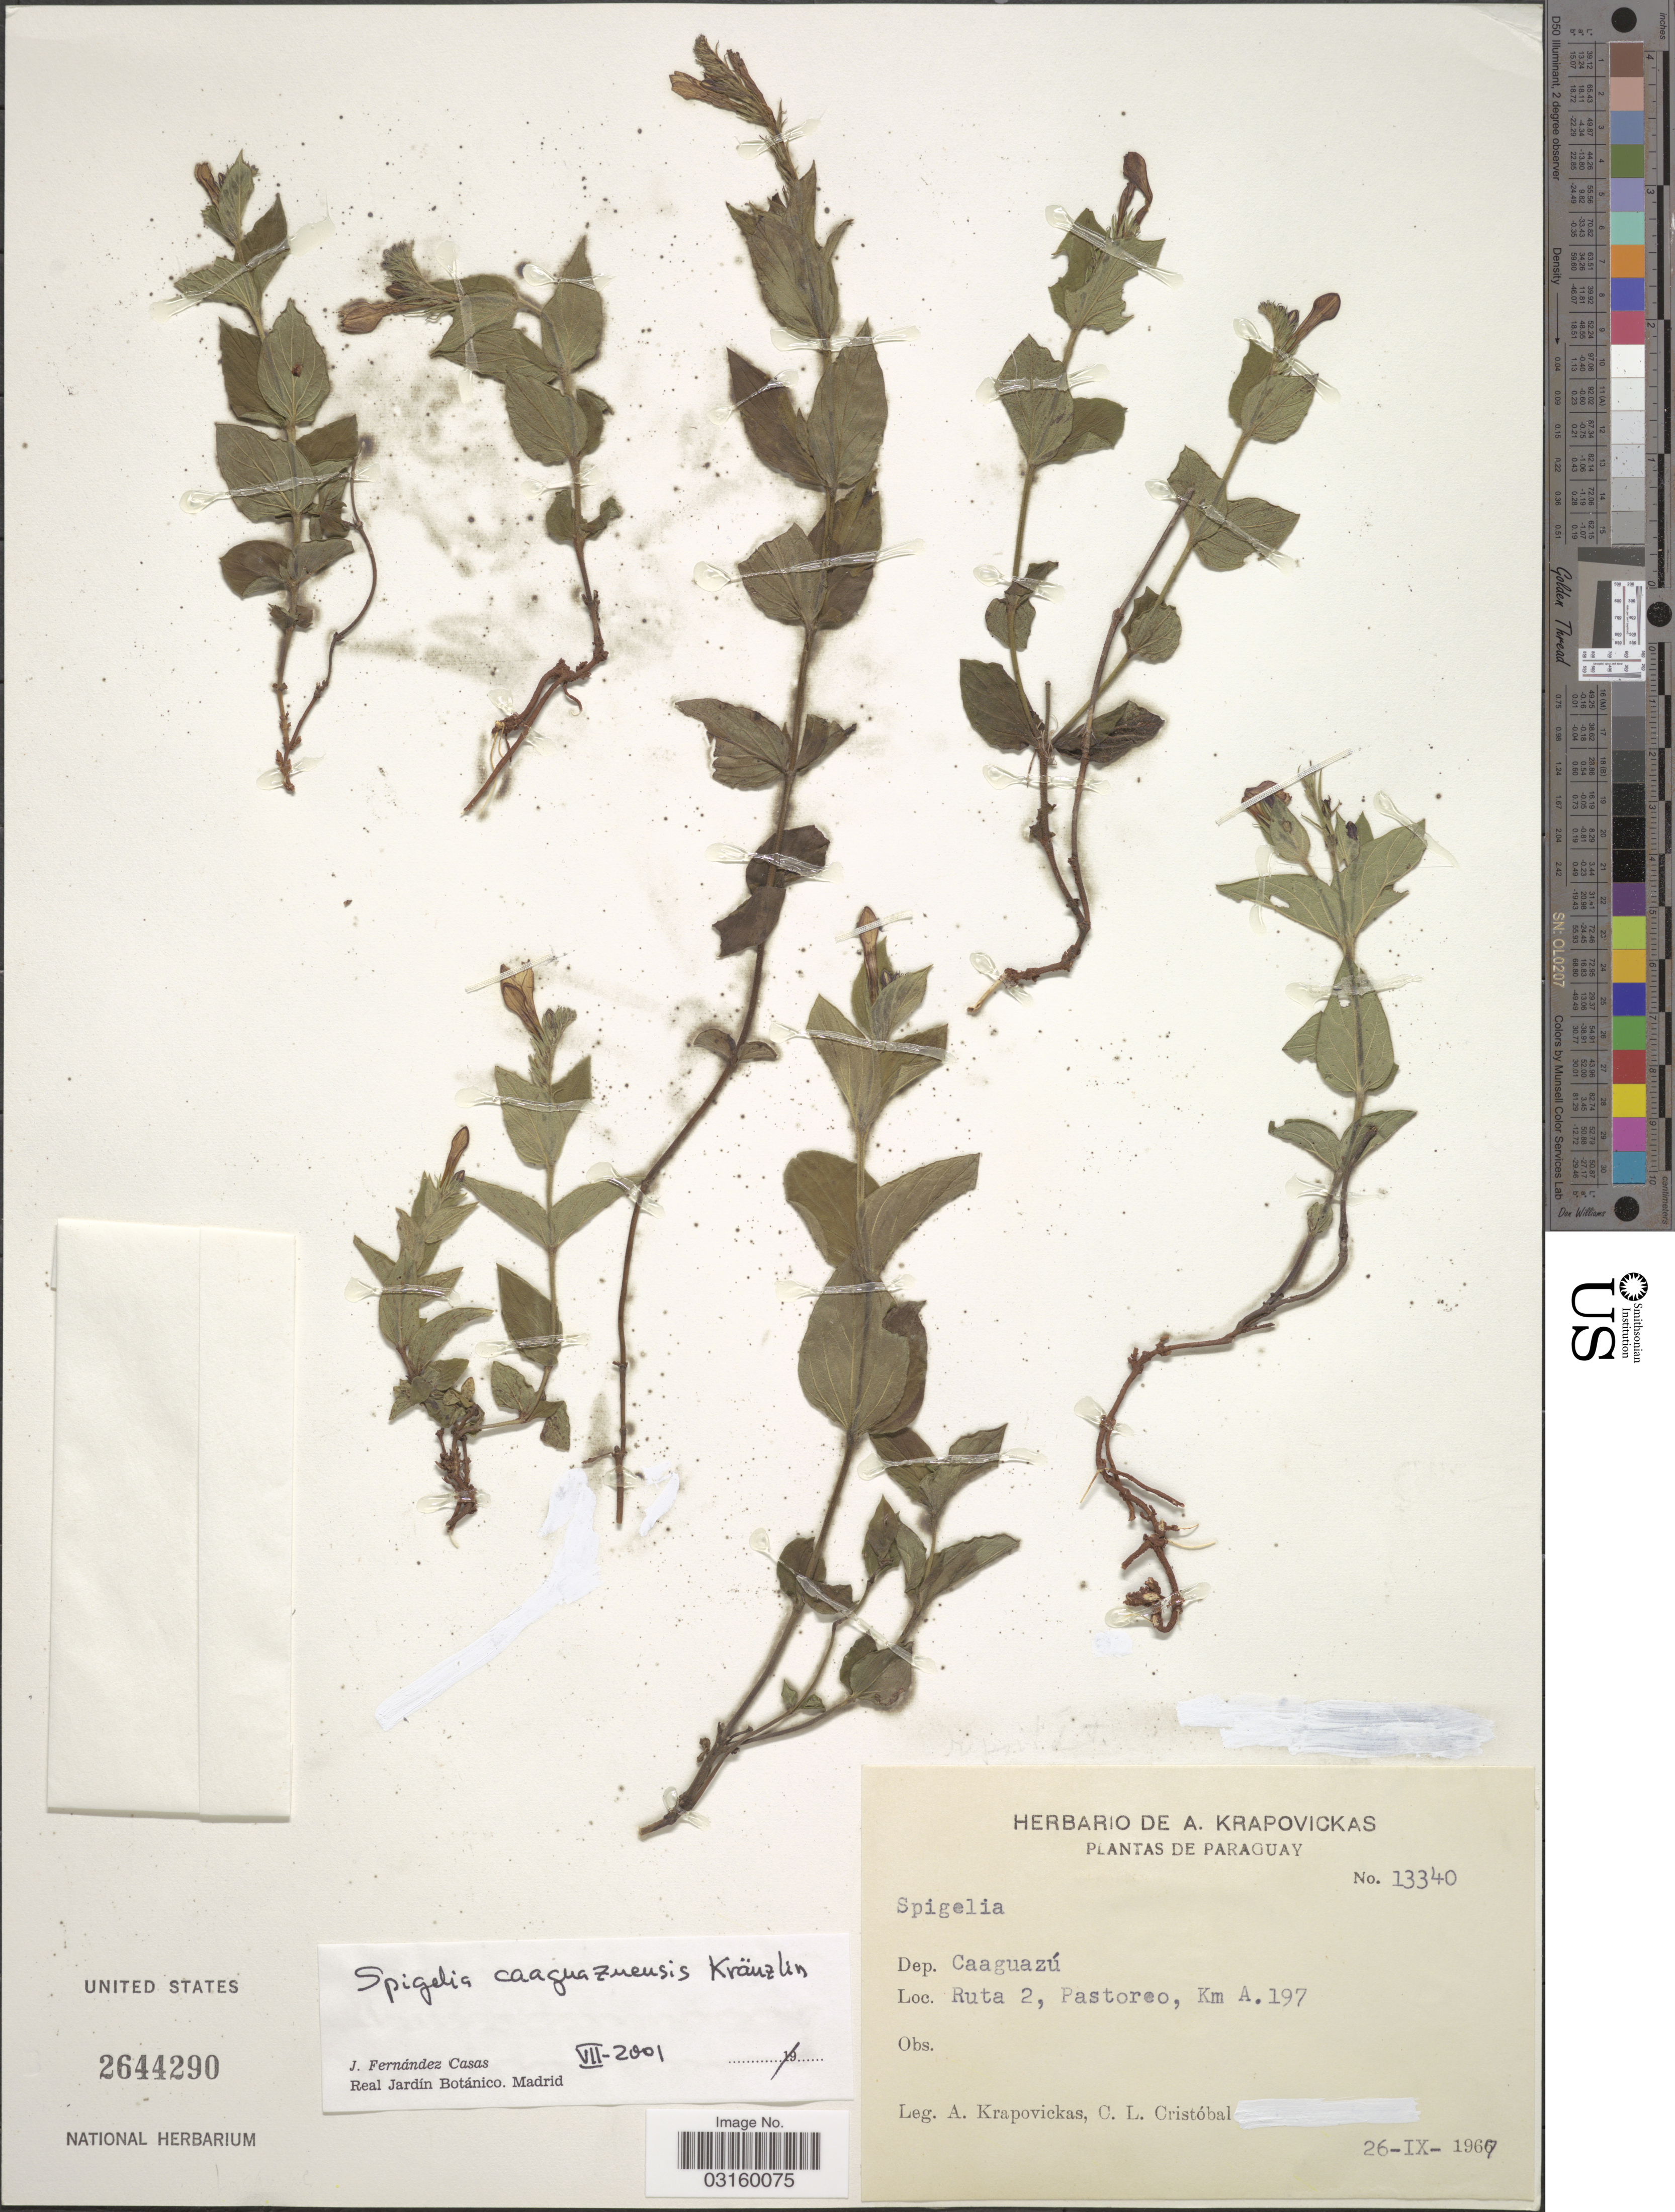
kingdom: Plantae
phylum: Tracheophyta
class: Magnoliopsida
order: Gentianales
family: Loganiaceae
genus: Spigelia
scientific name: Spigelia caaguazuensis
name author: Kraenzl.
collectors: A. Krapovickas & C. L. Cristóbal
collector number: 13340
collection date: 1967-09-26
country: Paraguay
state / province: Caaguazu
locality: Dep. Caaguazú, Ruta 2, Pastoreo, Km A.197.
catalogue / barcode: US 2644290